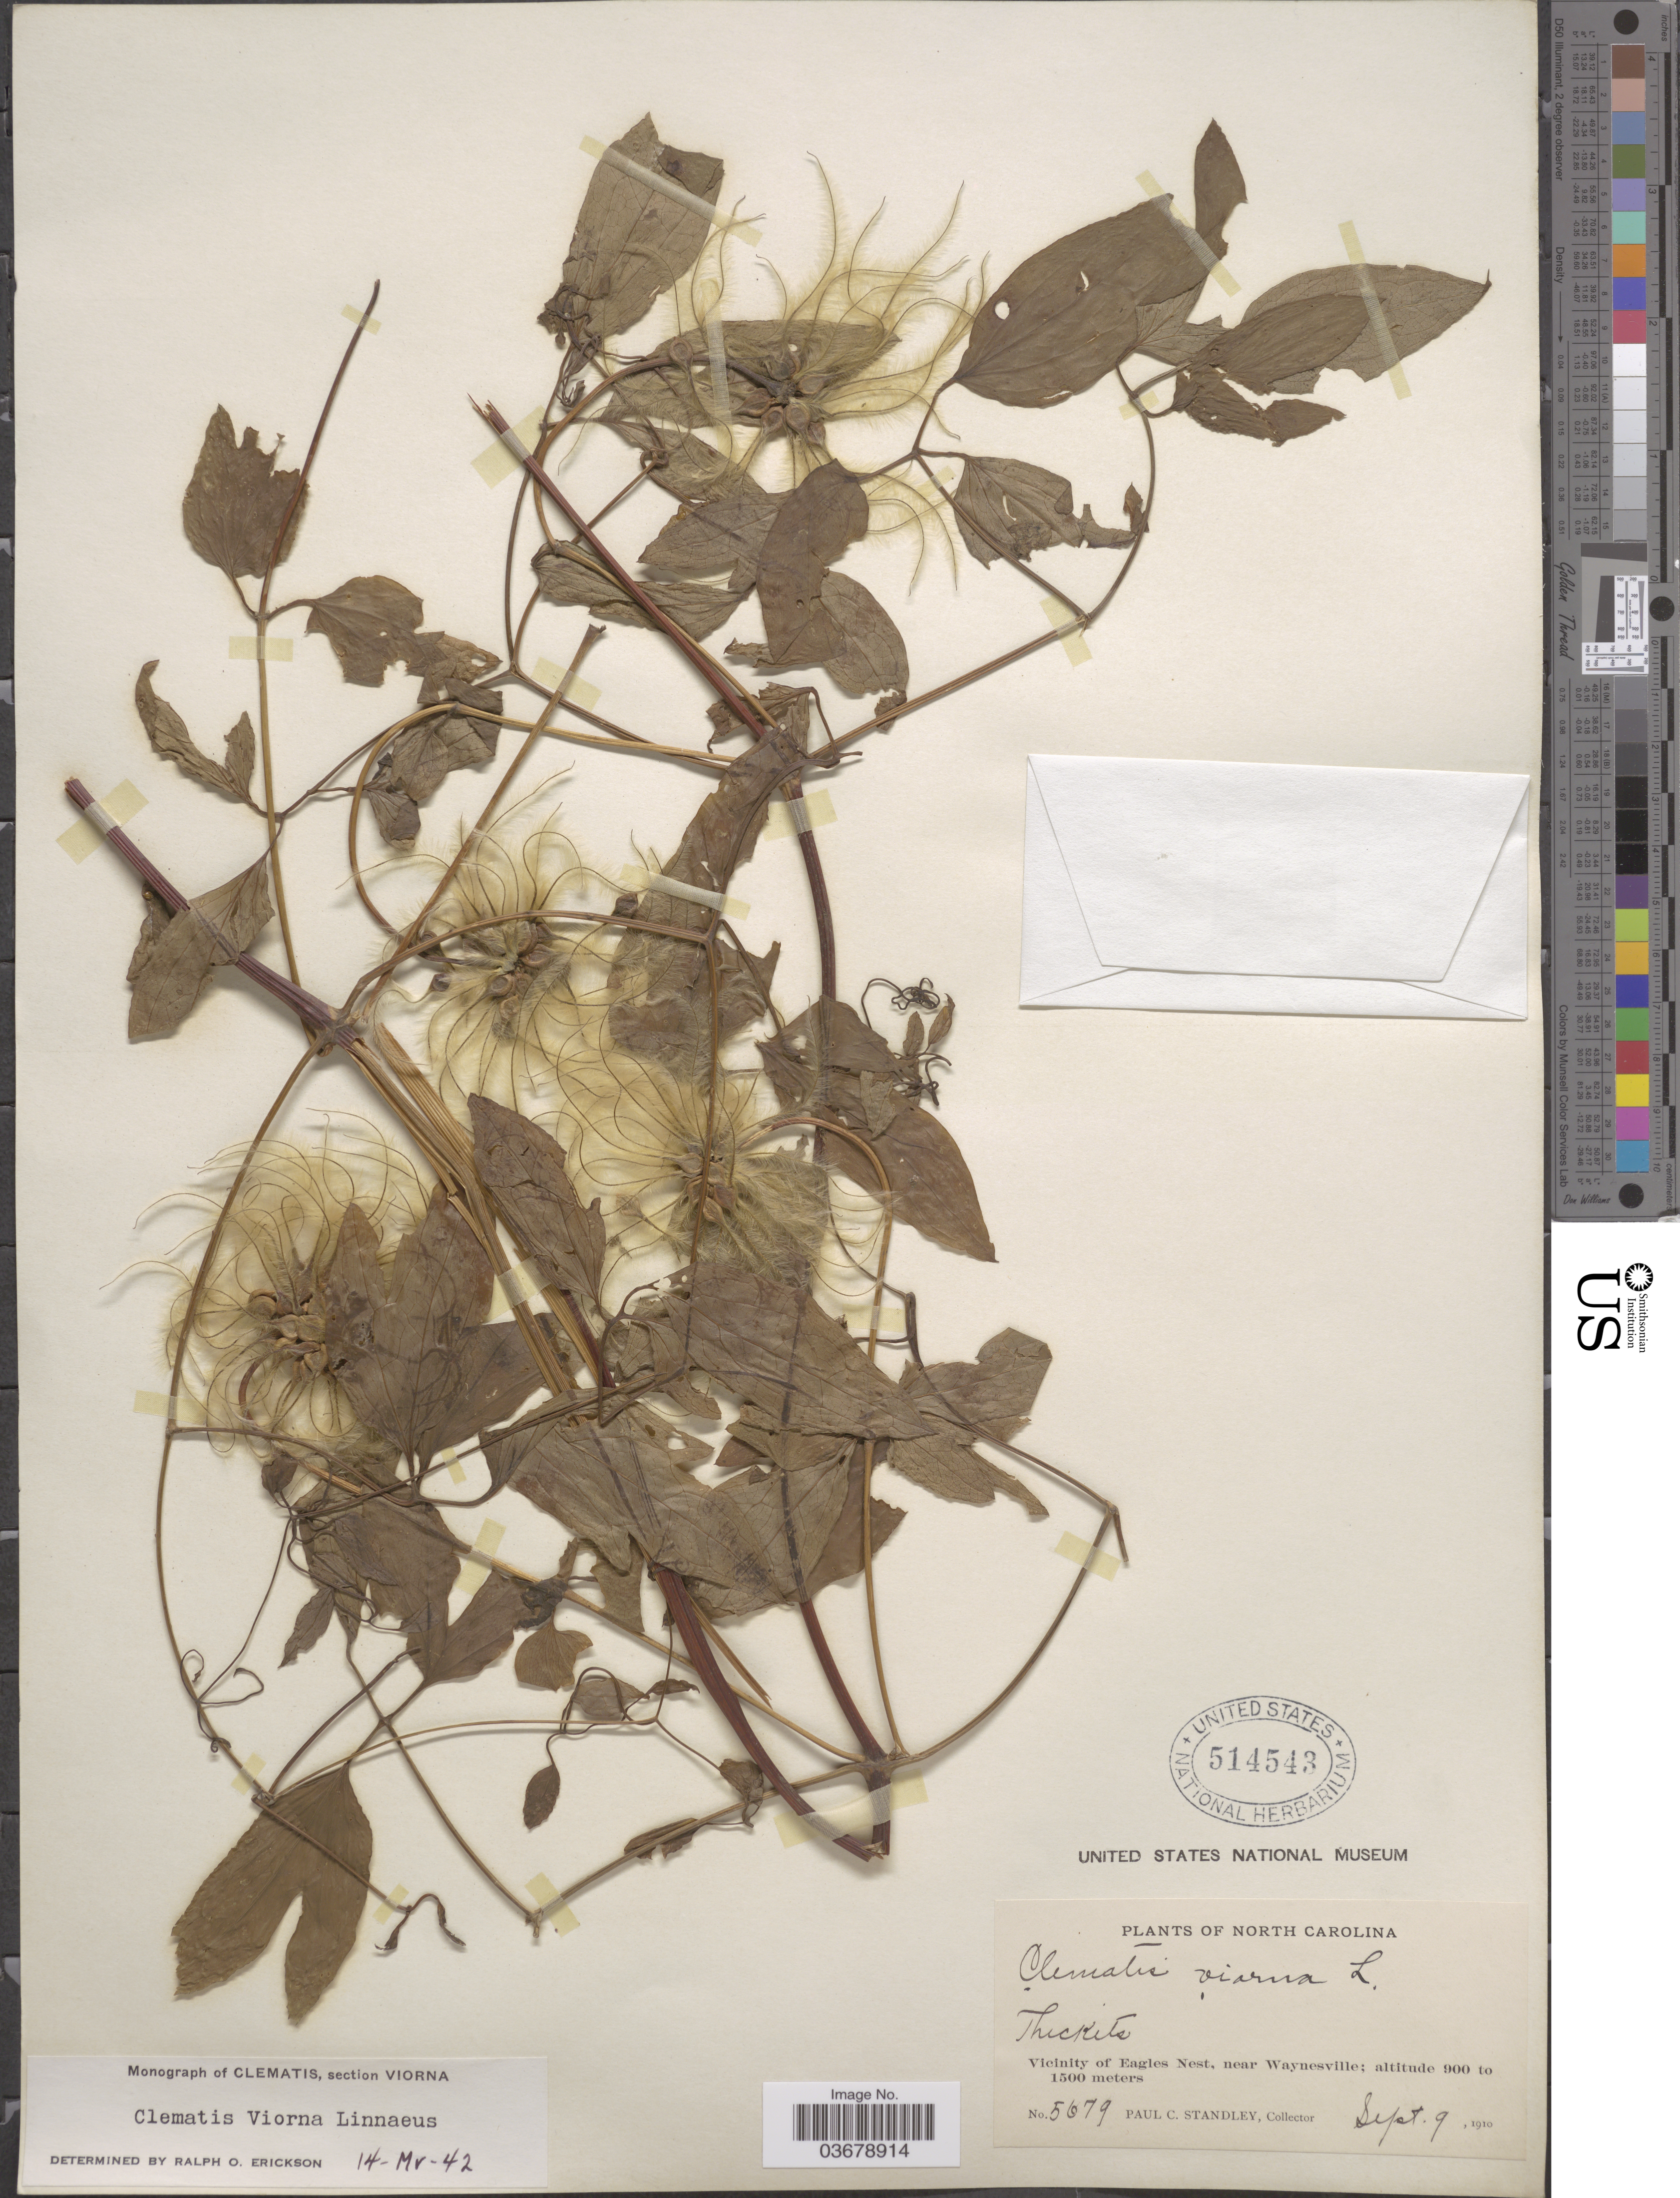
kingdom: Plantae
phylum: Tracheophyta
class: Magnoliopsida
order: Ranunculales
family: Ranunculaceae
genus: Clematis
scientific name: Clematis viorna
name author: L.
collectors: P. C. Standley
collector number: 5679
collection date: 1910-09-09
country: United States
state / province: North Carolina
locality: Vicinity of Eagles Nest, near Waynesville.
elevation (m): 900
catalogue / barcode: US 514543